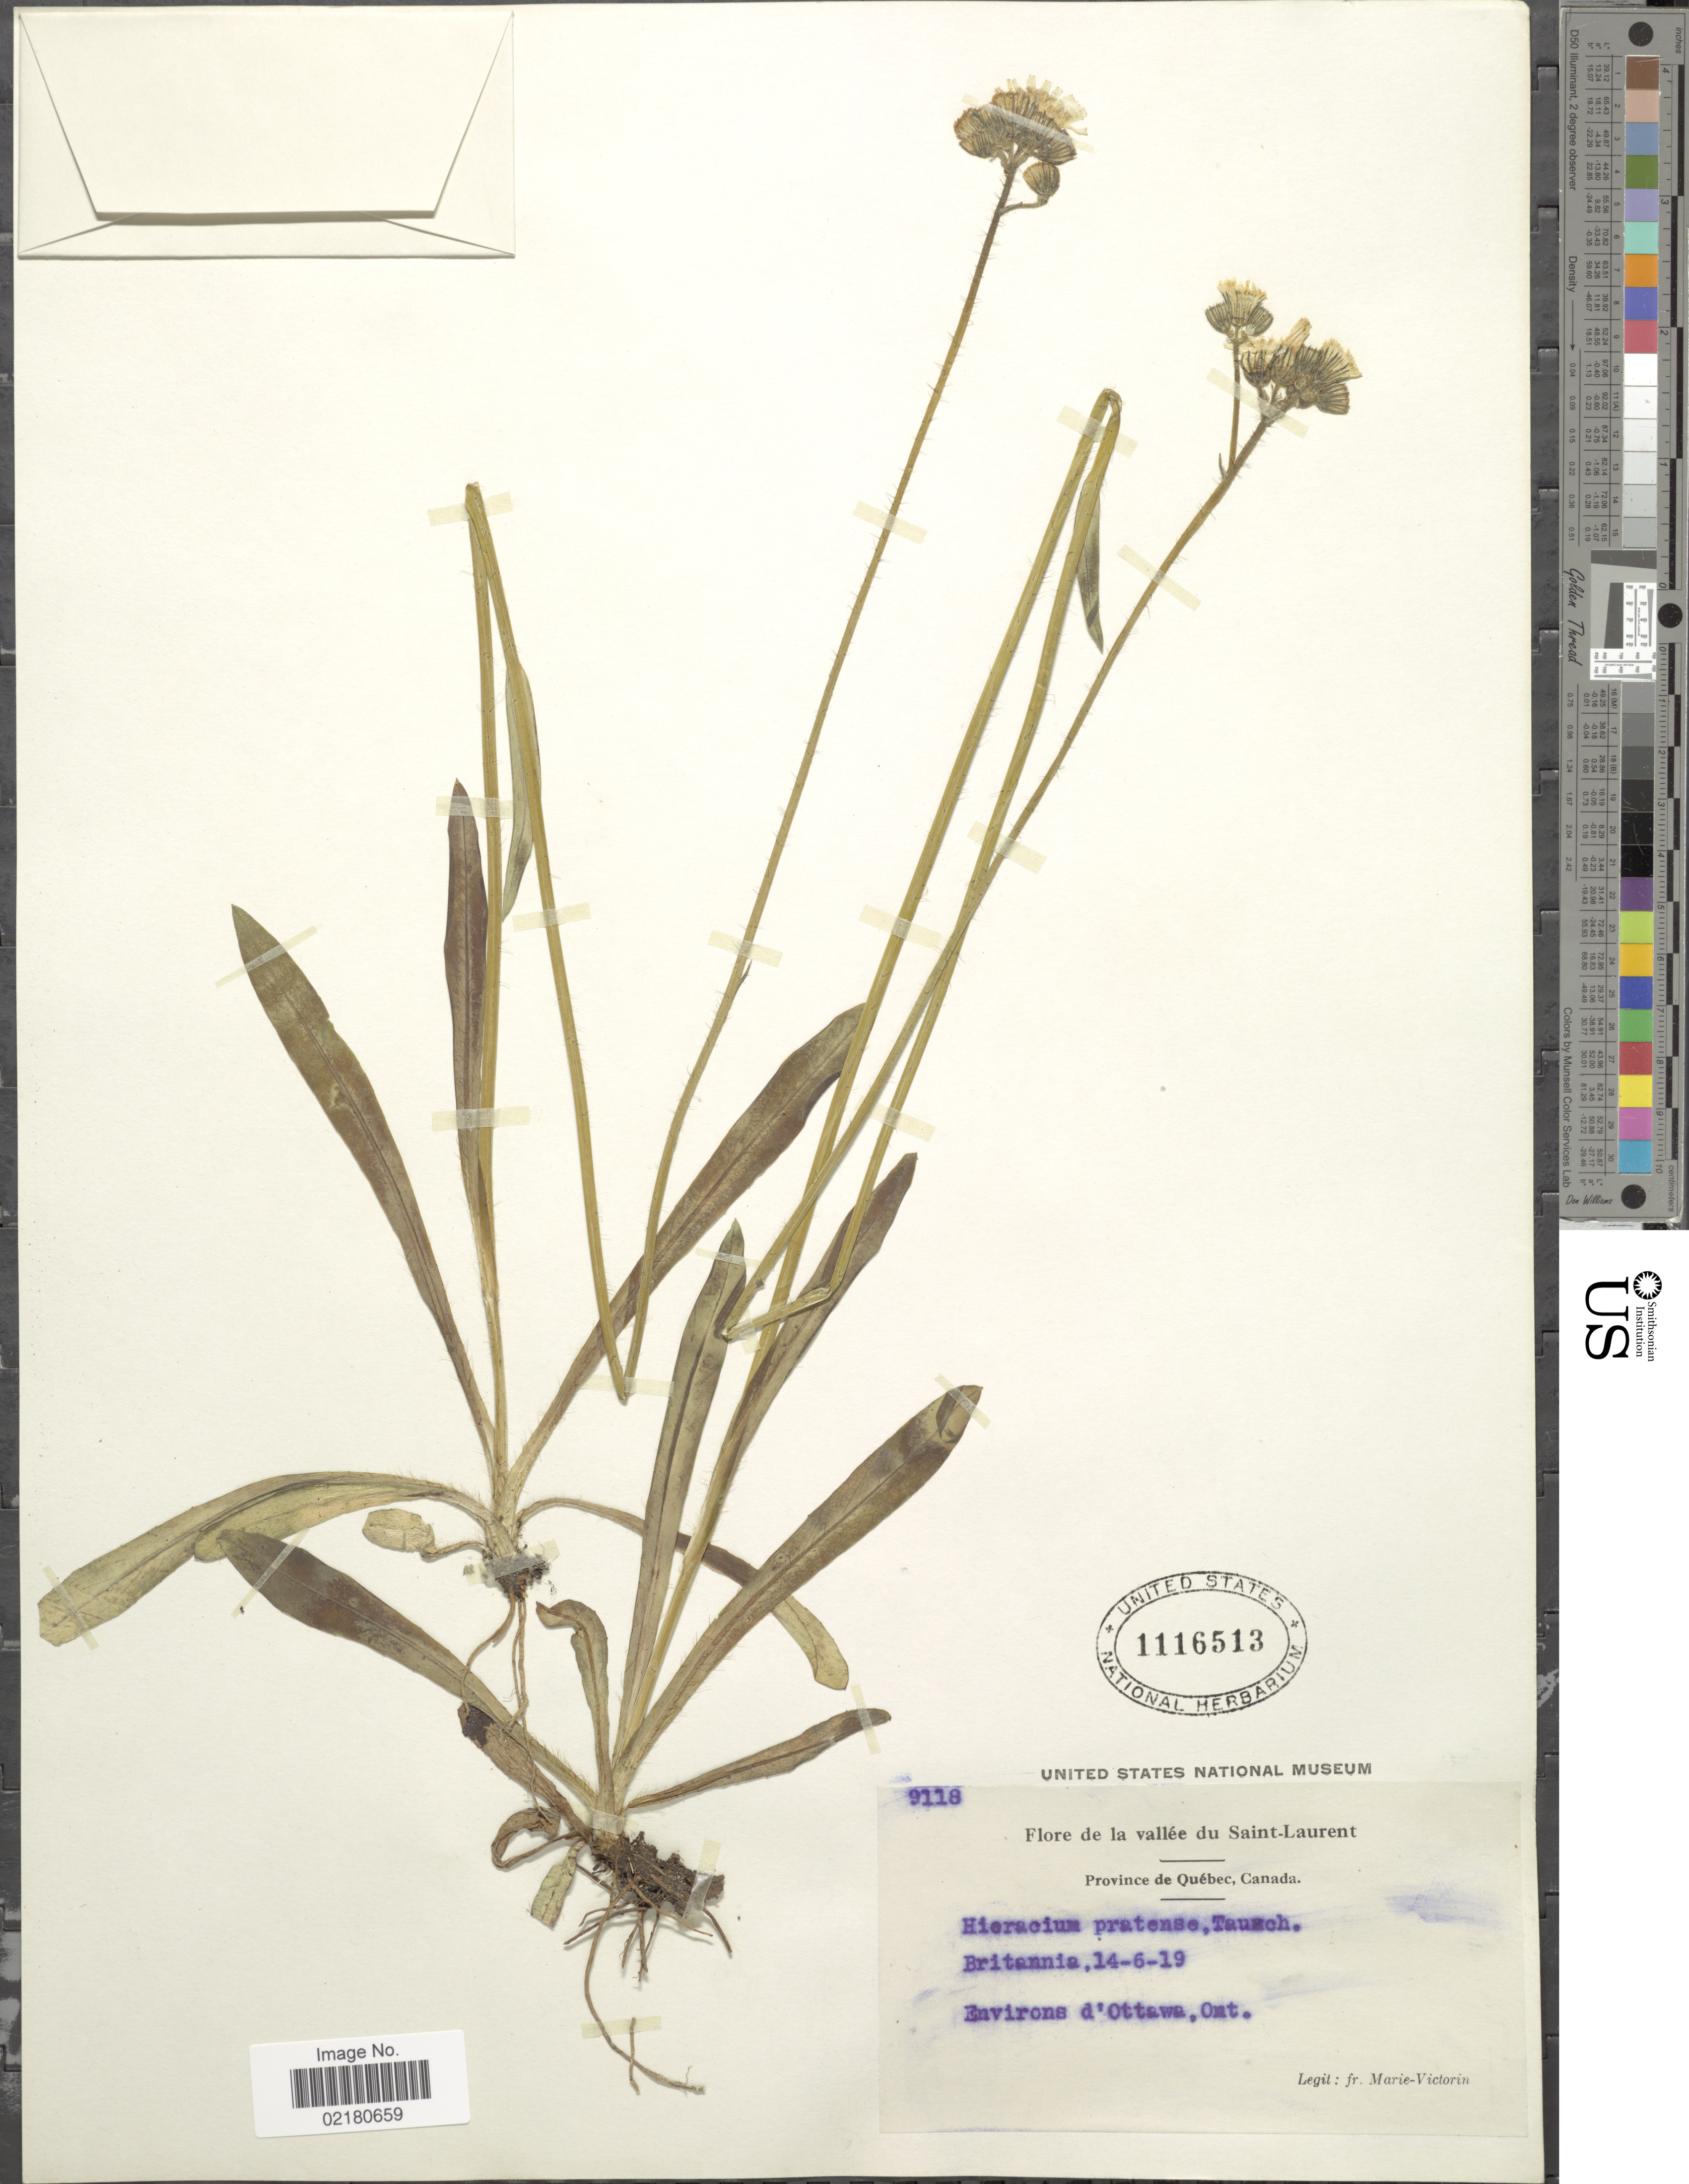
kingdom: Plantae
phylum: Tracheophyta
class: Magnoliopsida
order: Asterales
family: Asteraceae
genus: Pilosella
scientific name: Pilosella caespitosa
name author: (Dumort.) P. D. Sell & C. West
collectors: Fr. Marie-Victorin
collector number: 9118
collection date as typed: Transcribed d/m/y: 14/6/19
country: Canada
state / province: Quebec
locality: La vallee du Saint-Laurent, Province de Quebec, Canada, Britannia, Environs d'Ottawa. Omt.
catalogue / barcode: US 1116513